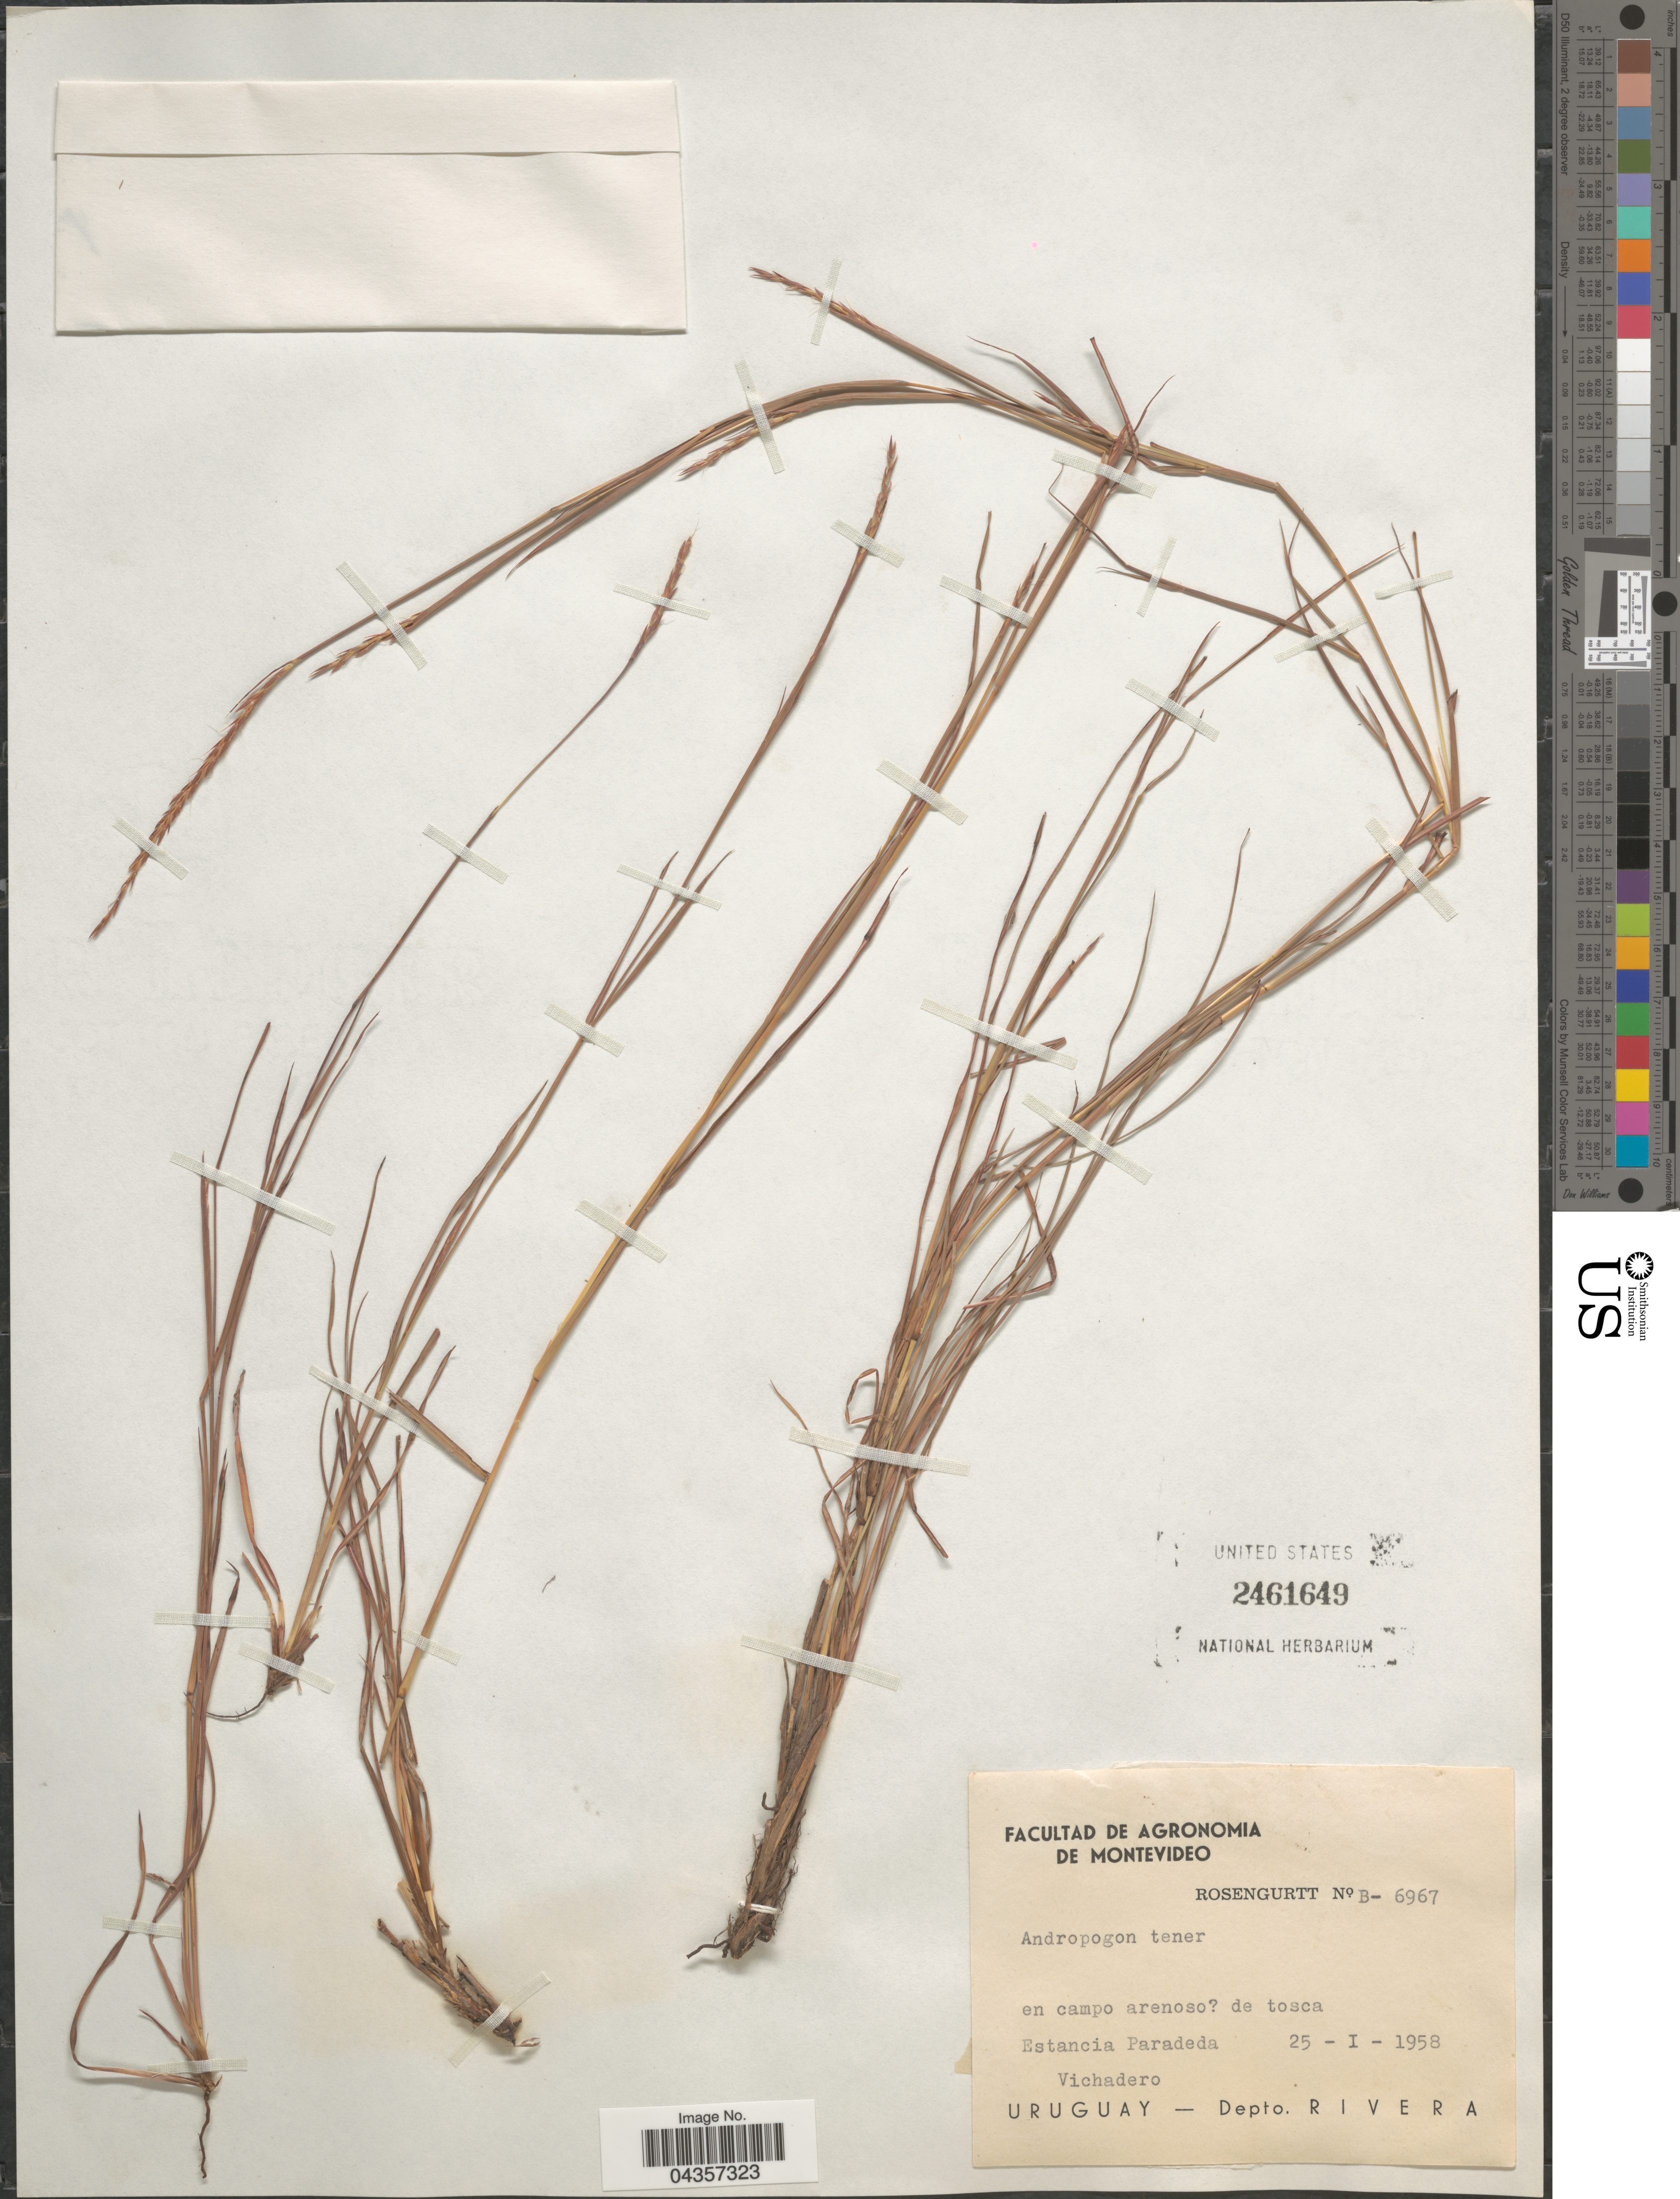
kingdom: Plantae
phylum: Tracheophyta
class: Liliopsida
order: Poales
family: Poaceae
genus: Schizachyrium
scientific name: Schizachyrium tenerum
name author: Nees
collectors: Rosengurtt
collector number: B-6967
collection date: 1958-01-25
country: Uruguay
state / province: Rivera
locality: Estancia Paradeda. Vichadero. Depto. Rivera.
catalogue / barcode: US 2461649